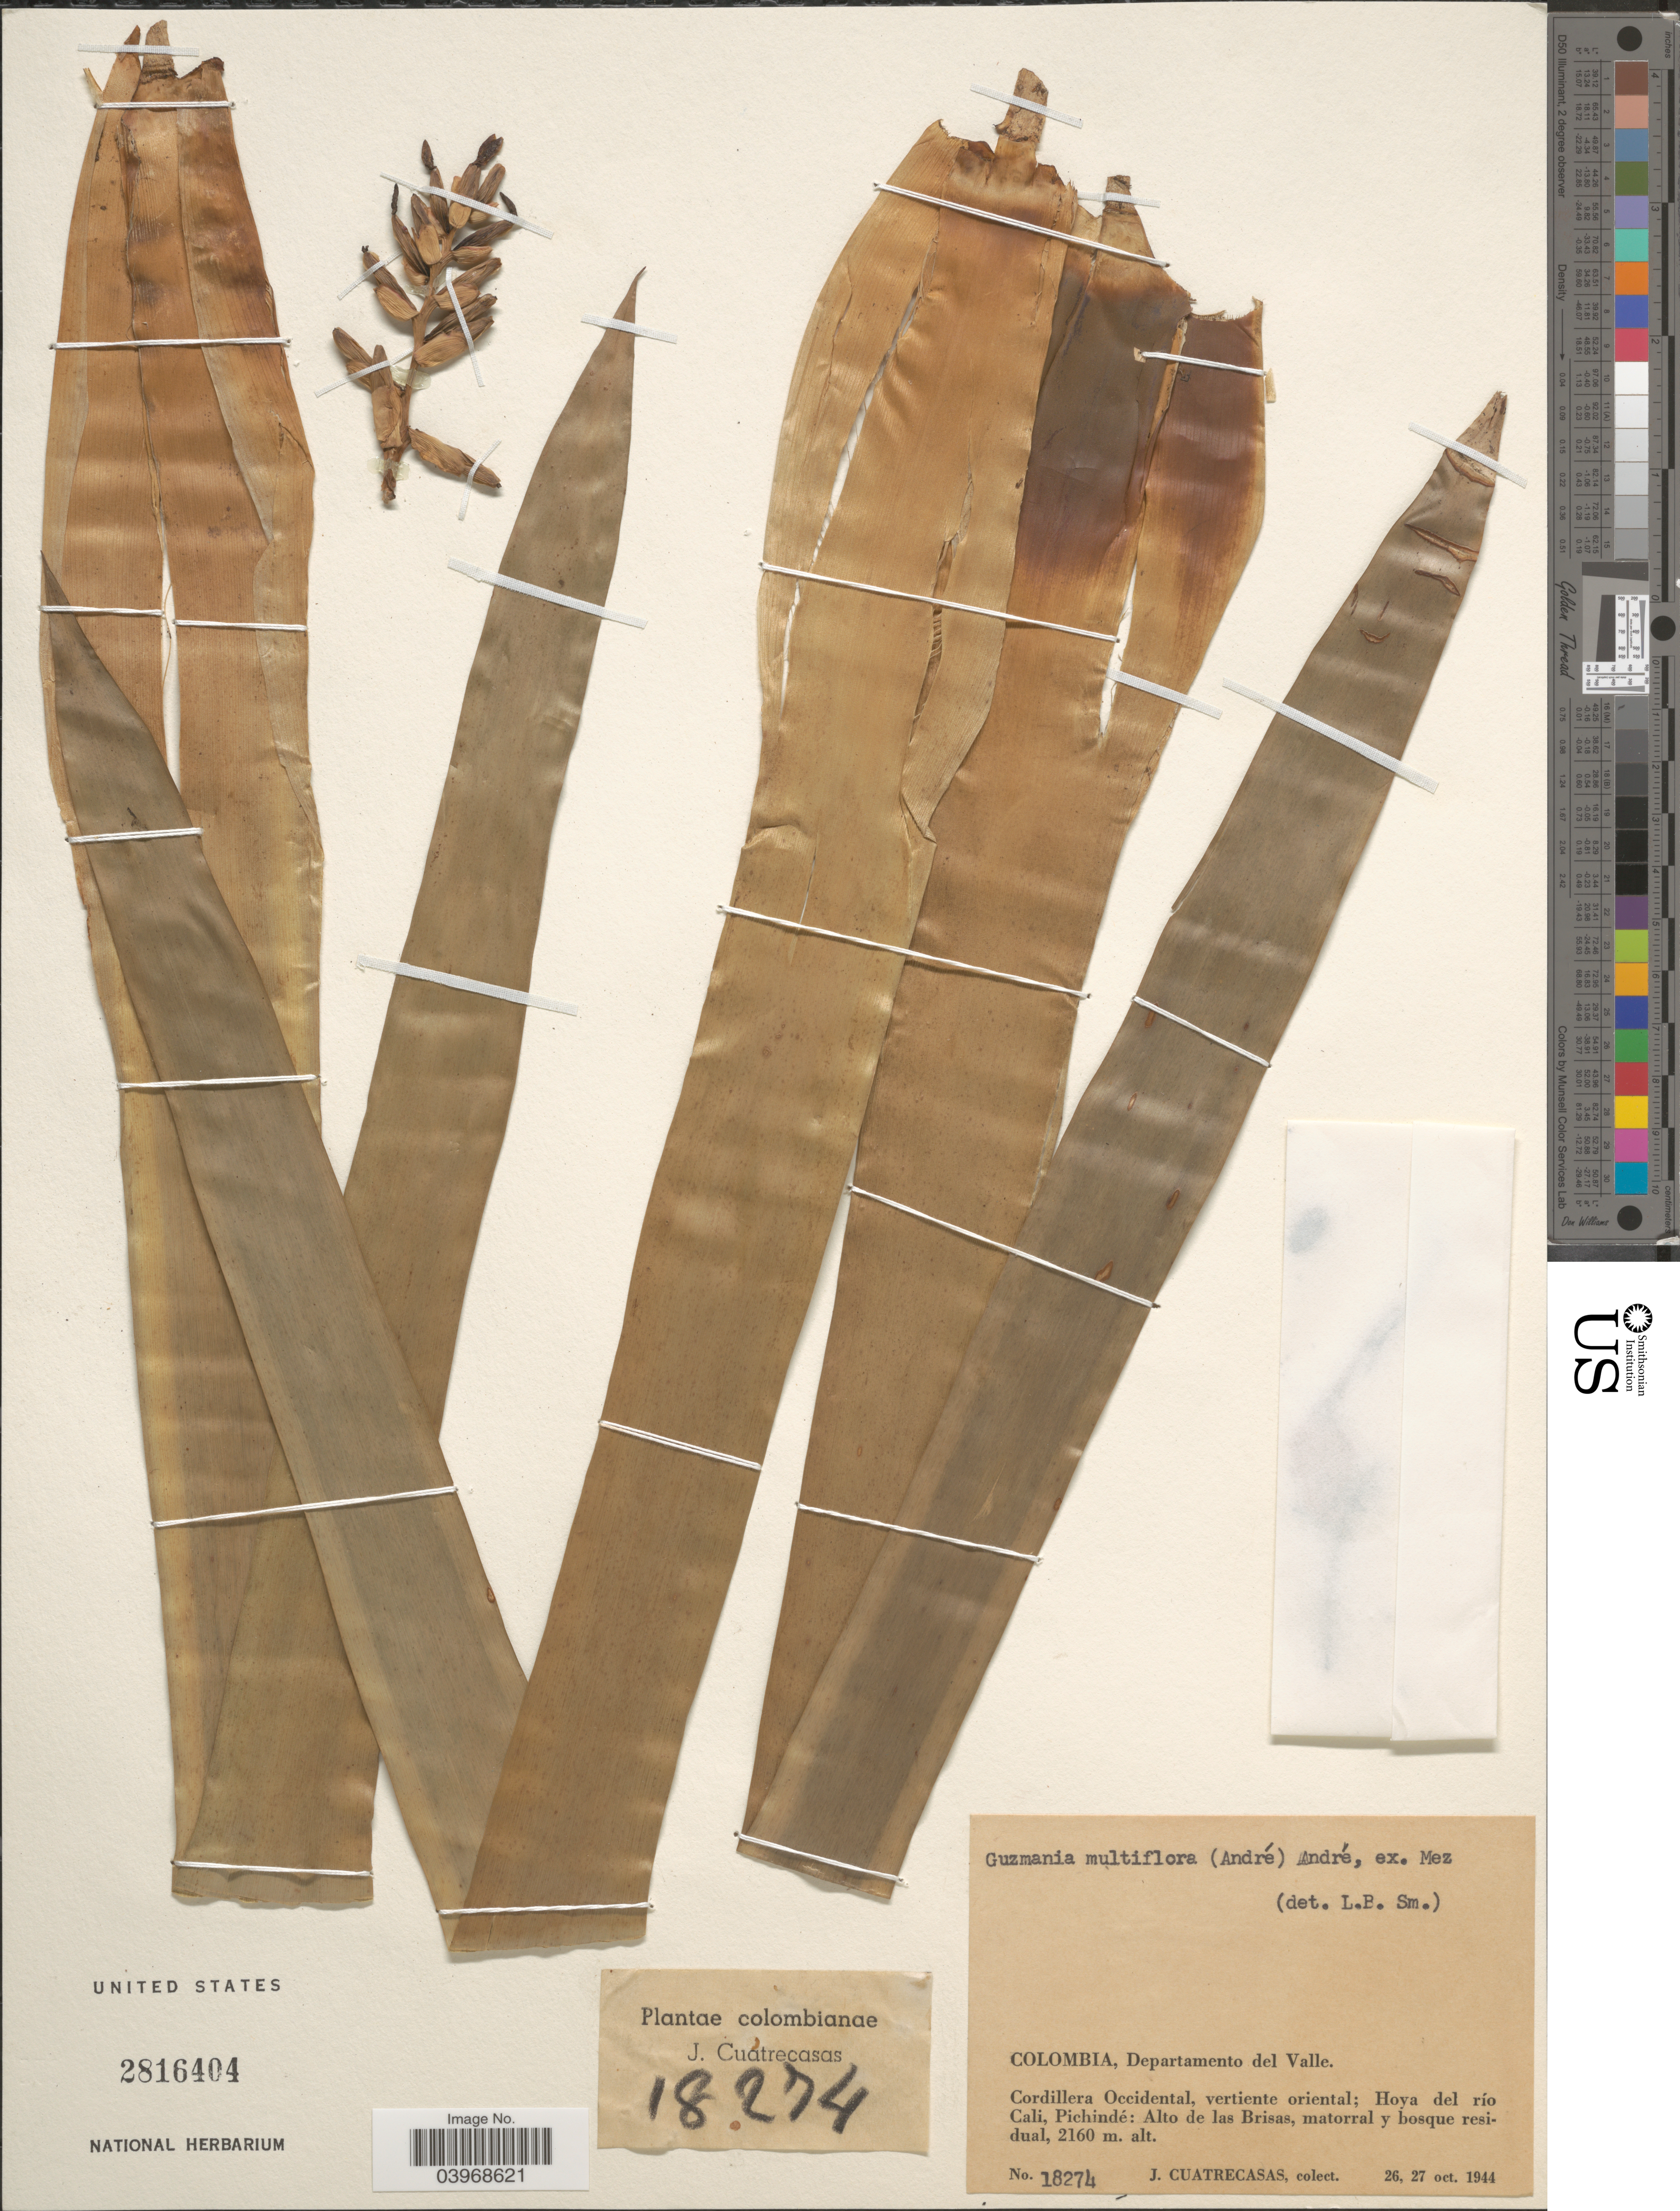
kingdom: Plantae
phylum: Tracheophyta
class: Liliopsida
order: Poales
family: Bromeliaceae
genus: Guzmania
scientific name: Guzmania multiflora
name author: (André) André ex Mez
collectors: J. Cuatrecasas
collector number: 18274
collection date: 1944-10-26/1944-10-27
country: Colombia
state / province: Valle del Cauca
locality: Departamento del Valle. Cordillera Occidental, vertiente oriental; Hoya del río Cali, Pichindé: Alto de las Brisas, matorral y bosque residual.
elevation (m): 2160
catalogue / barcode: US 2816404